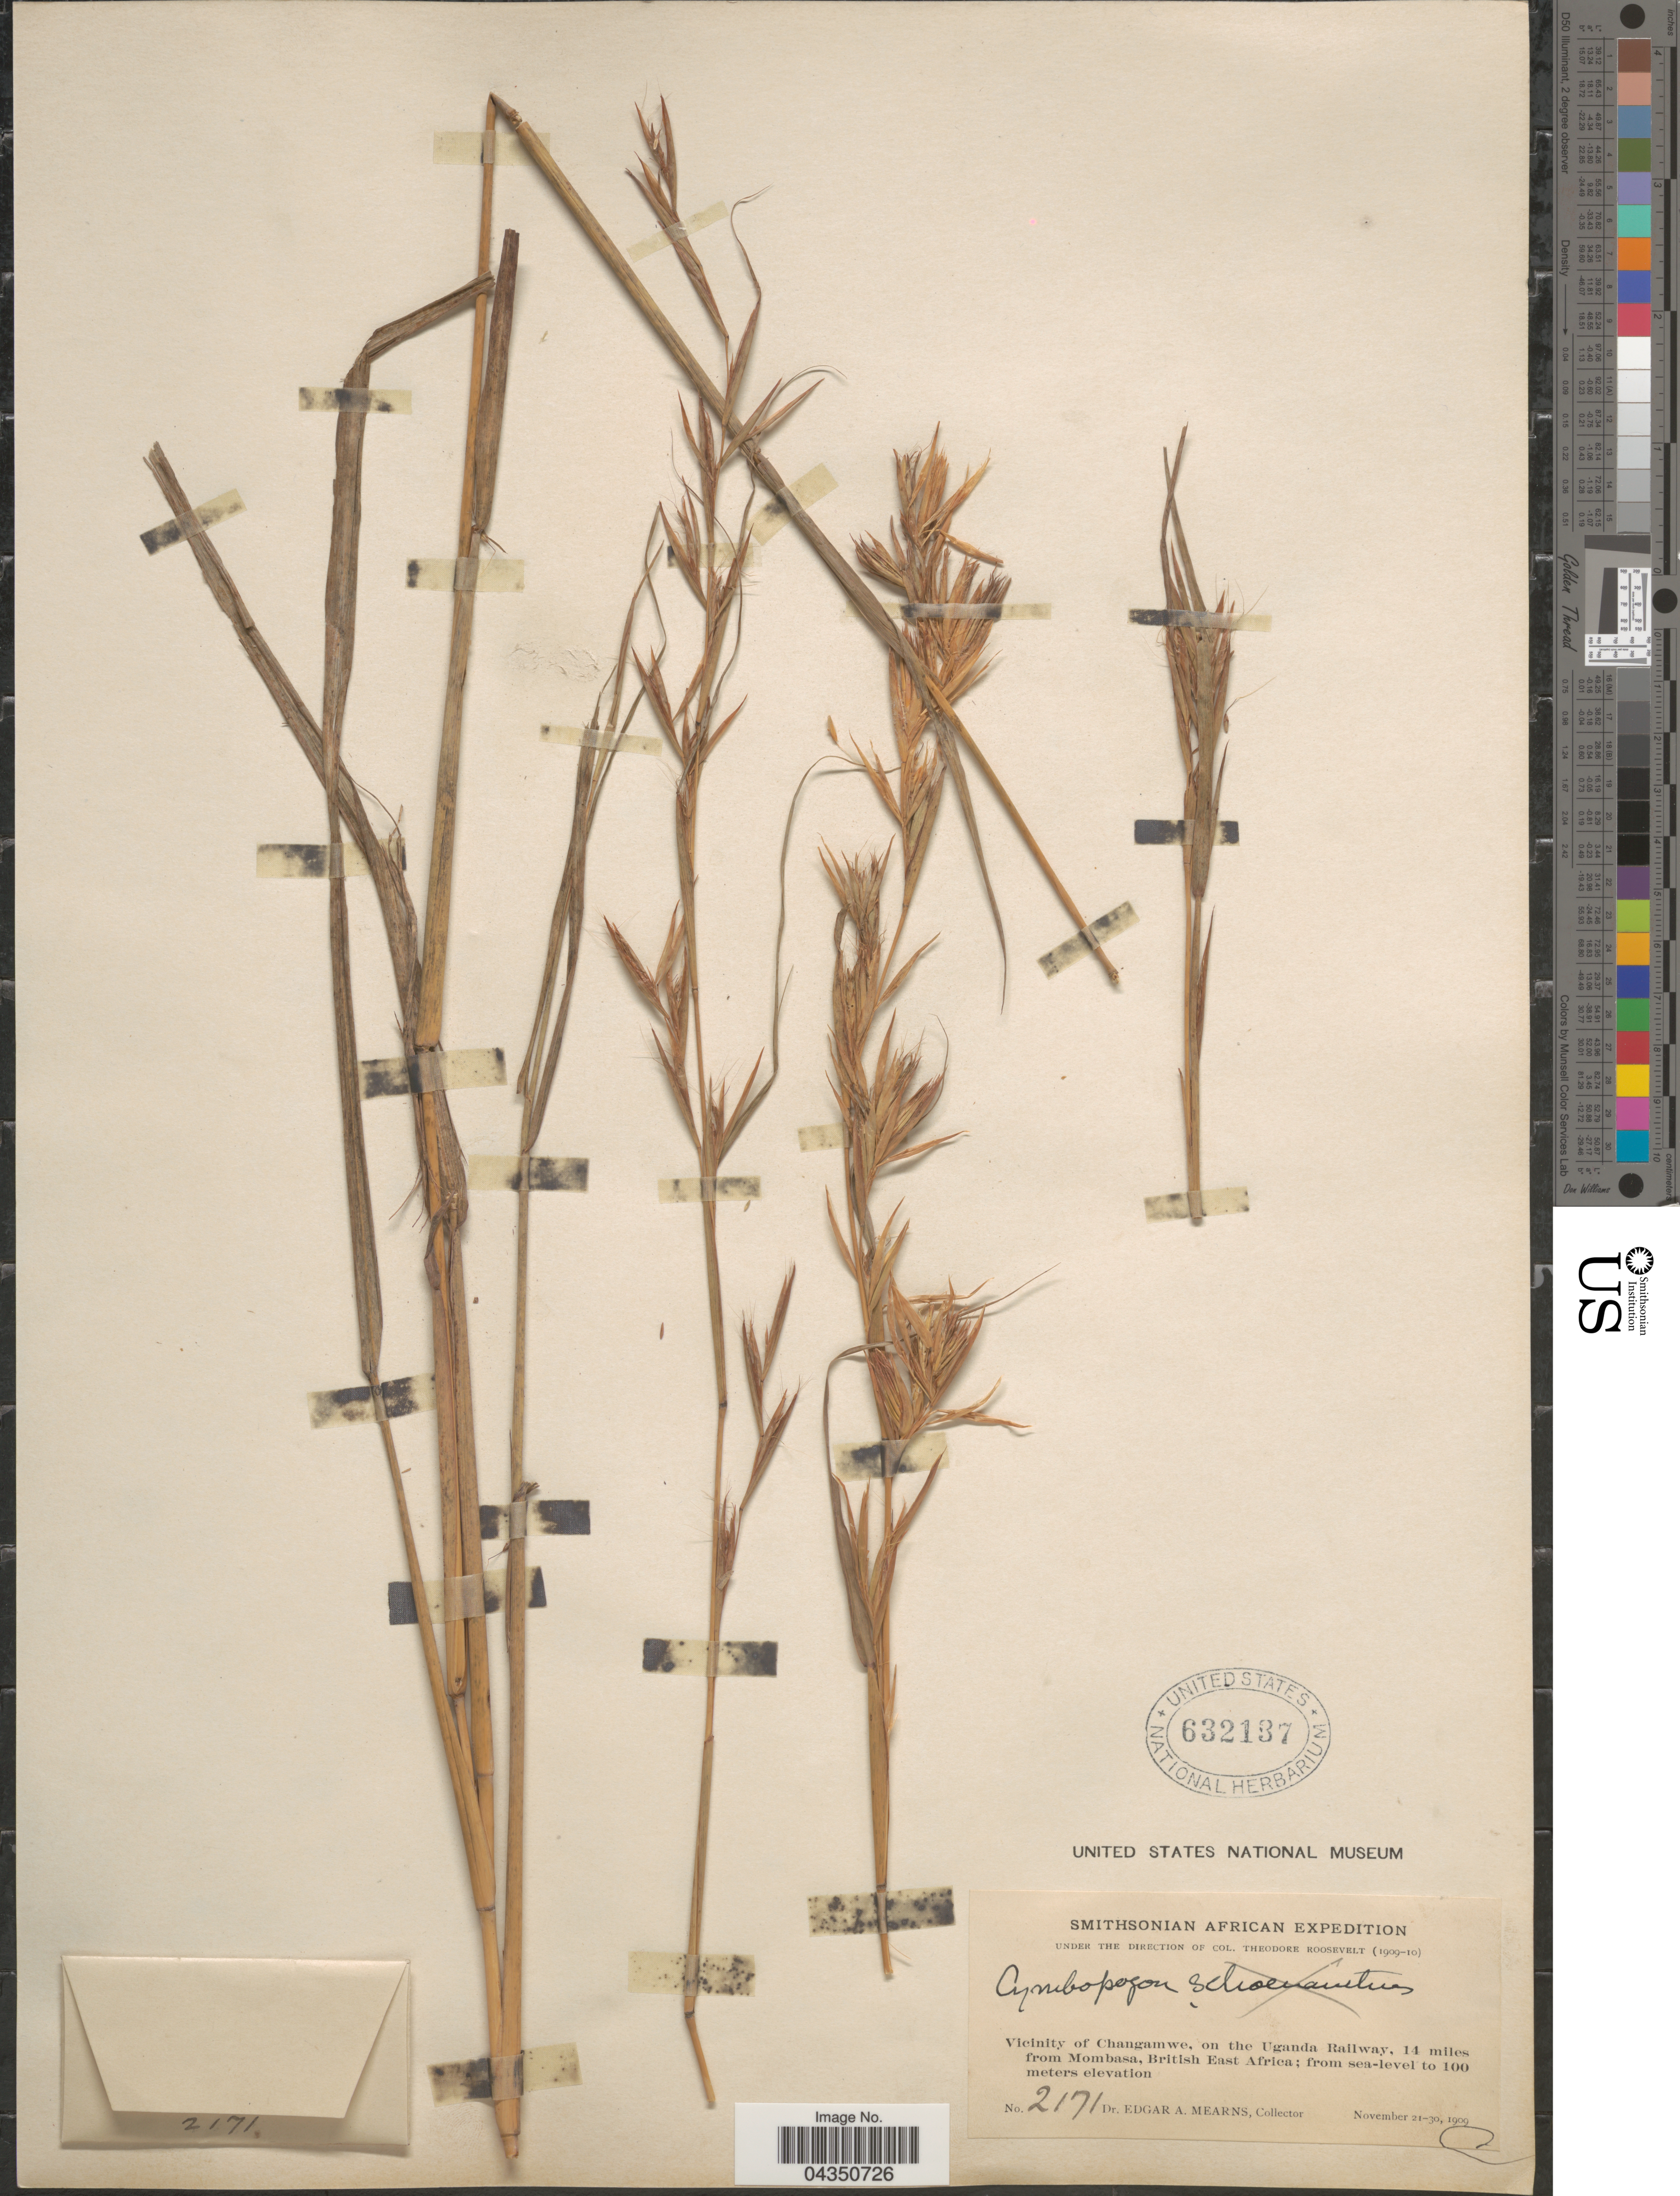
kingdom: Plantae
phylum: Tracheophyta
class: Liliopsida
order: Poales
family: Poaceae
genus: Cymbopogon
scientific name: Cymbopogon sp.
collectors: E. A. Mearns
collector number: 2171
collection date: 1909-11-21/1909-11-30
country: Uganda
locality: Smithsonian African Expedition. Vicinity of Changamwe, on the Uganda Railway, 14 miles from Mombasa, British East Africa.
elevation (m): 0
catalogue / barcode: US 632137